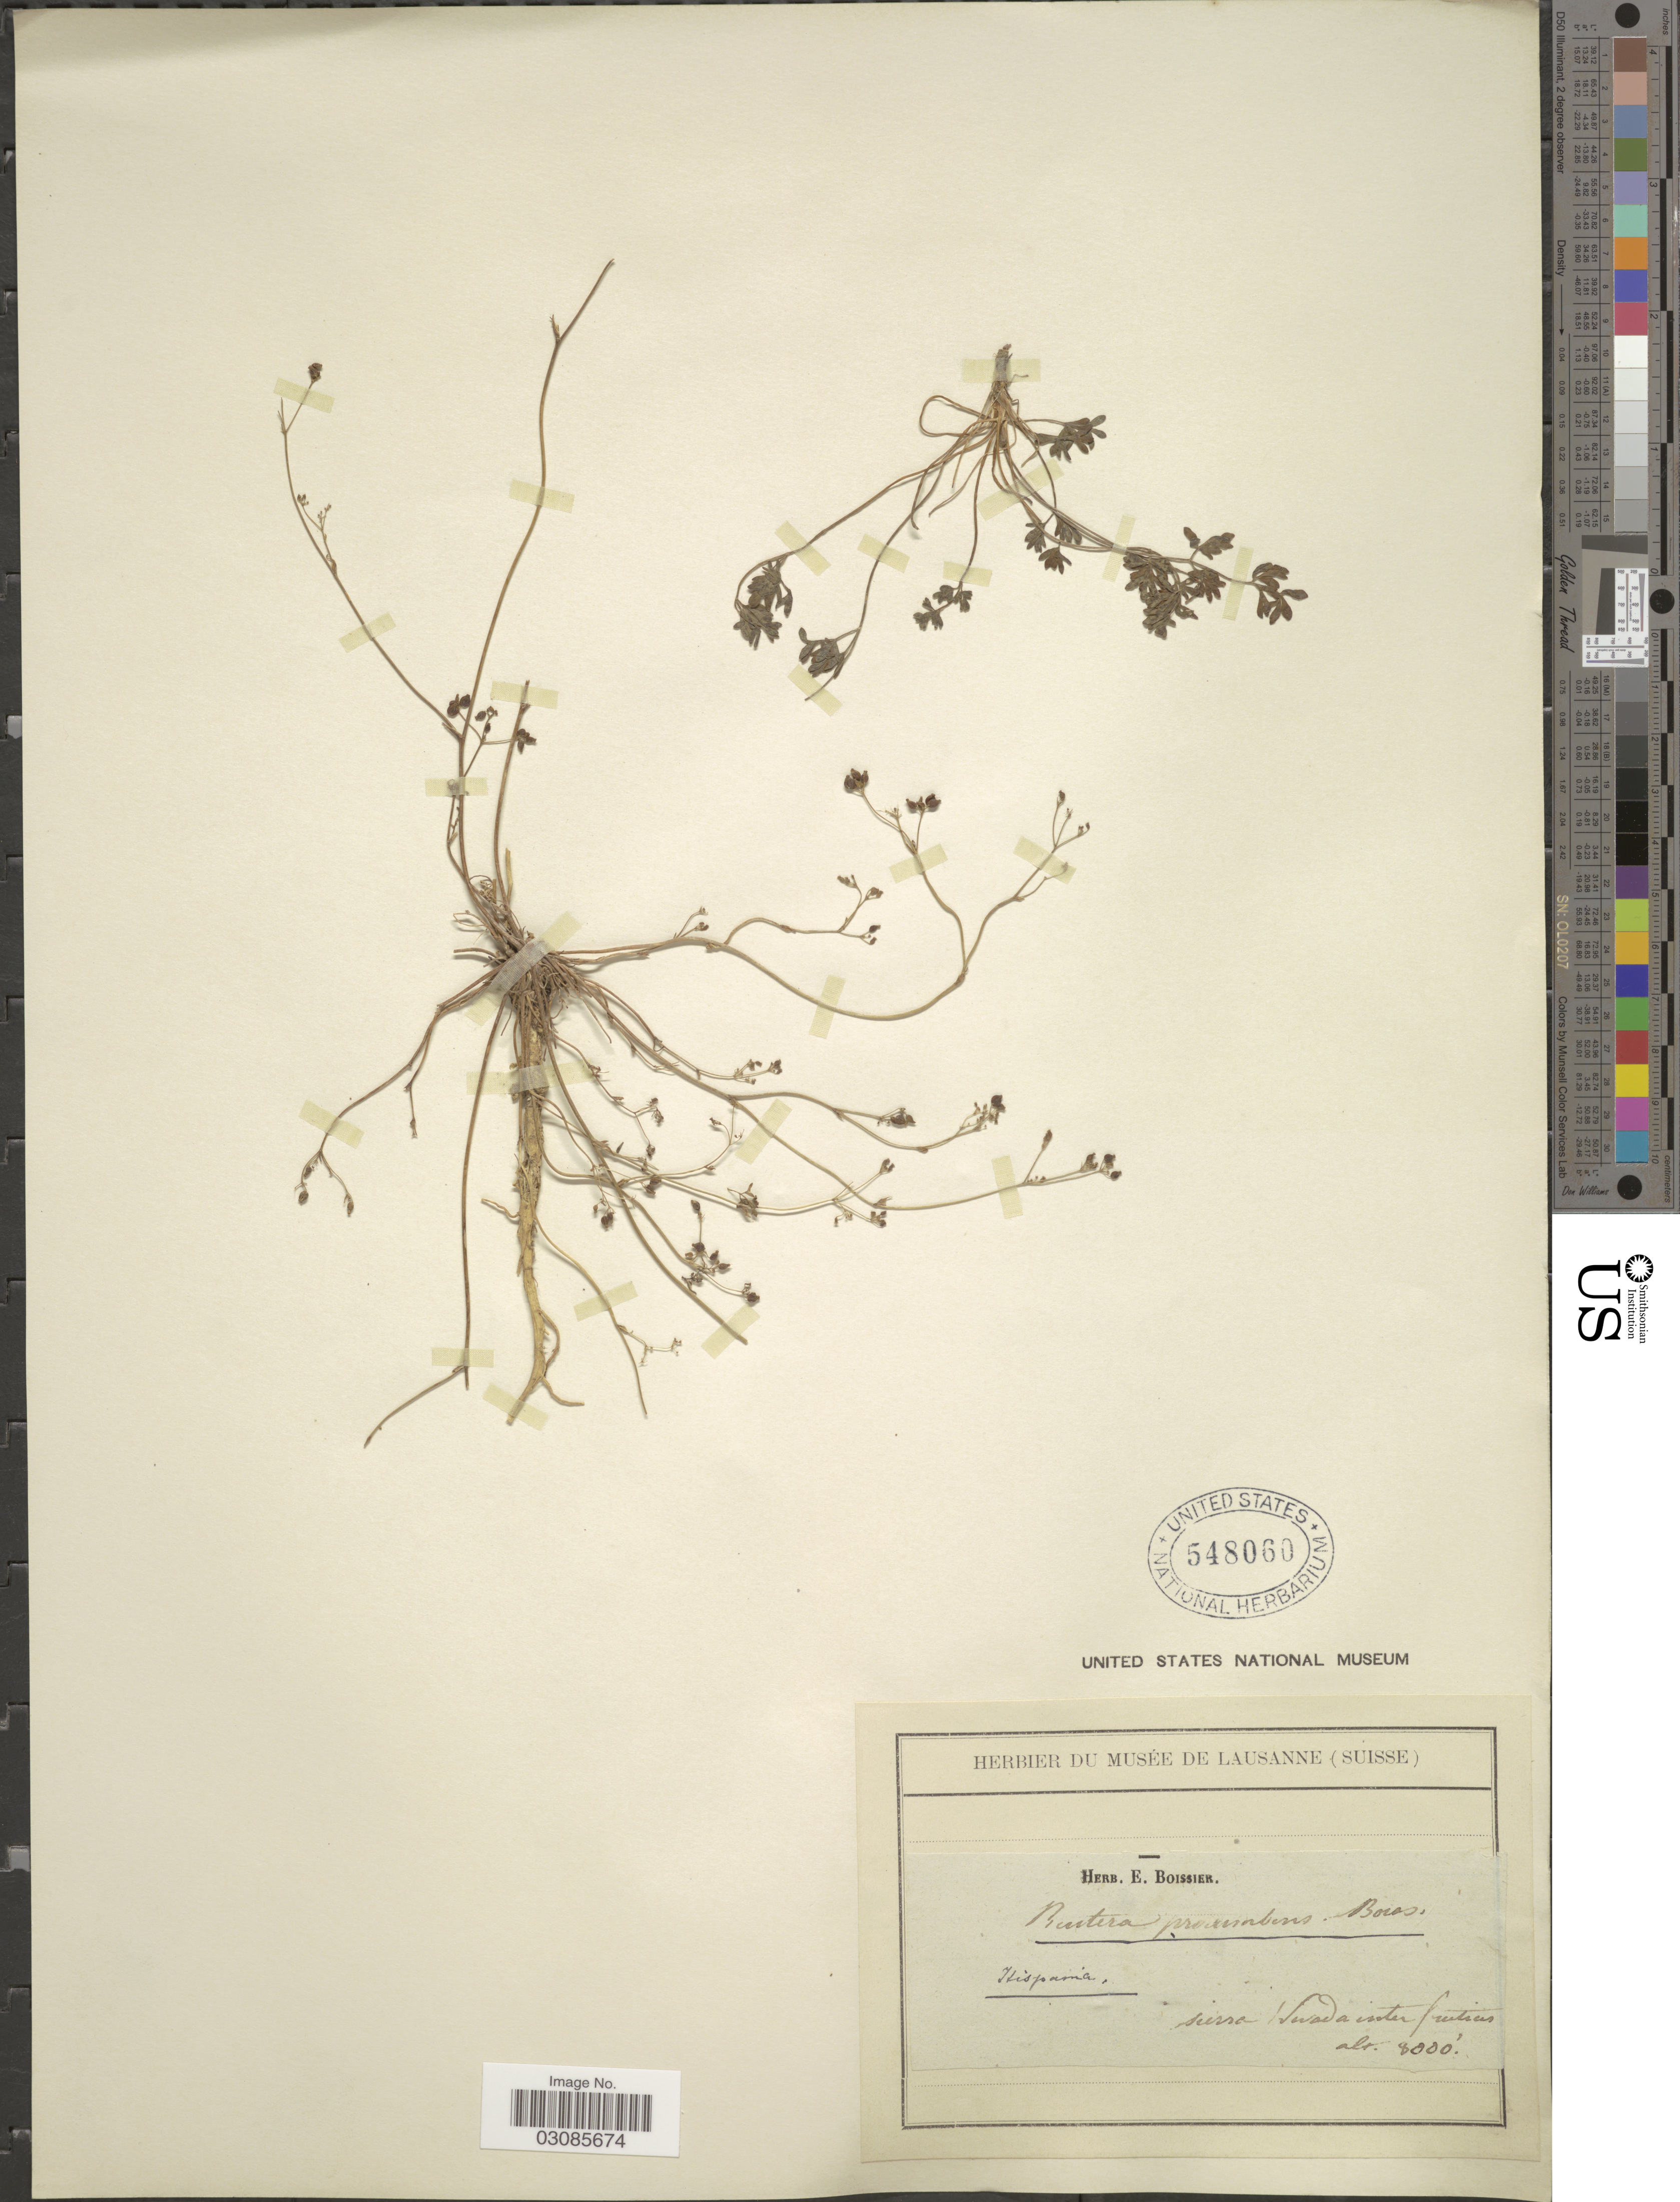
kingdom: Plantae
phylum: Tracheophyta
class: Magnoliopsida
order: Apiales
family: Apiaceae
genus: Pimpinella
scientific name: Pimpinella procumbens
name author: (Boiss.) Pau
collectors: ex herb. E. Boissier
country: Spain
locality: Hispania. Sierra Nevada inter fruticis.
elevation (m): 2438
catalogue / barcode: US 548060